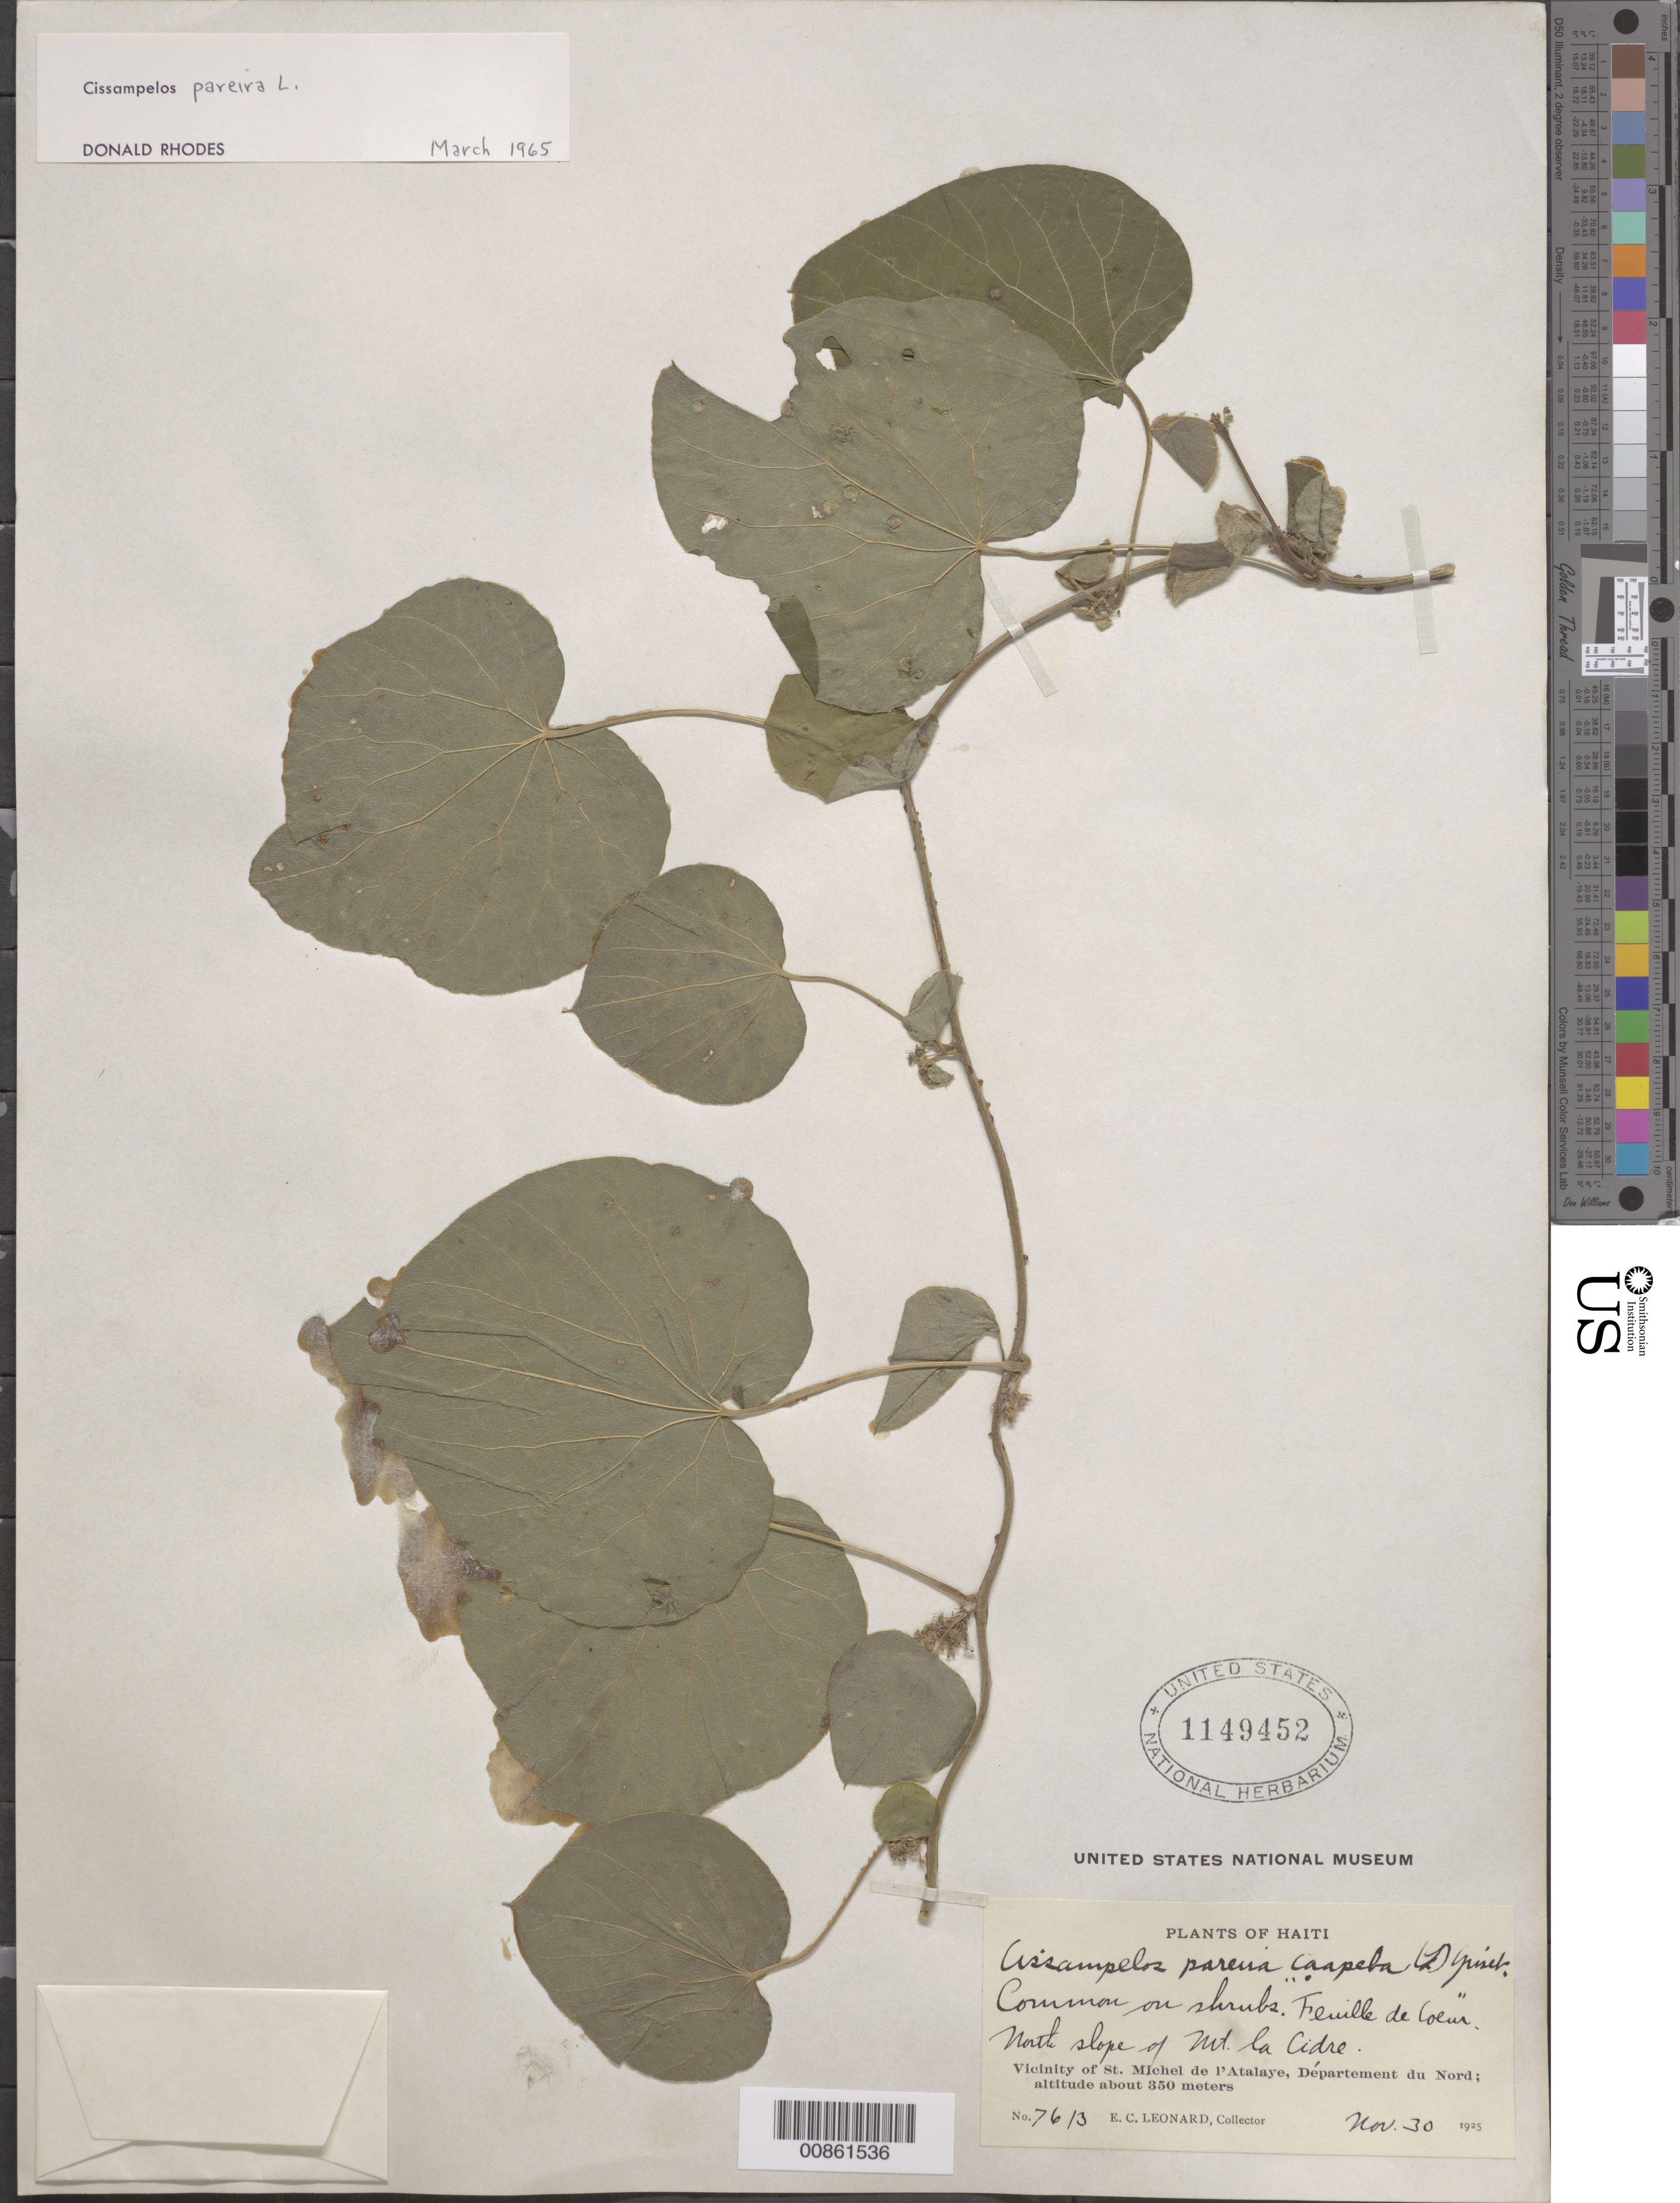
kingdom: Plantae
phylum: Tracheophyta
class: Magnoliopsida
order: Ranunculales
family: Menispermaceae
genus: Cissampelos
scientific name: Cissampelos pareira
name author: L.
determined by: Rhodes, D.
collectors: E. C. Leonard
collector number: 7613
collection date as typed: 30 Nov 1925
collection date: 1925-11-30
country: Haiti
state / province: Nord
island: Hispaniola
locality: Vicinity of St. Michel de l'Atalaye. North slope Mt. la Cidre.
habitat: Mountain slope. Common on shrubs.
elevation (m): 350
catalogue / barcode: US 1149452